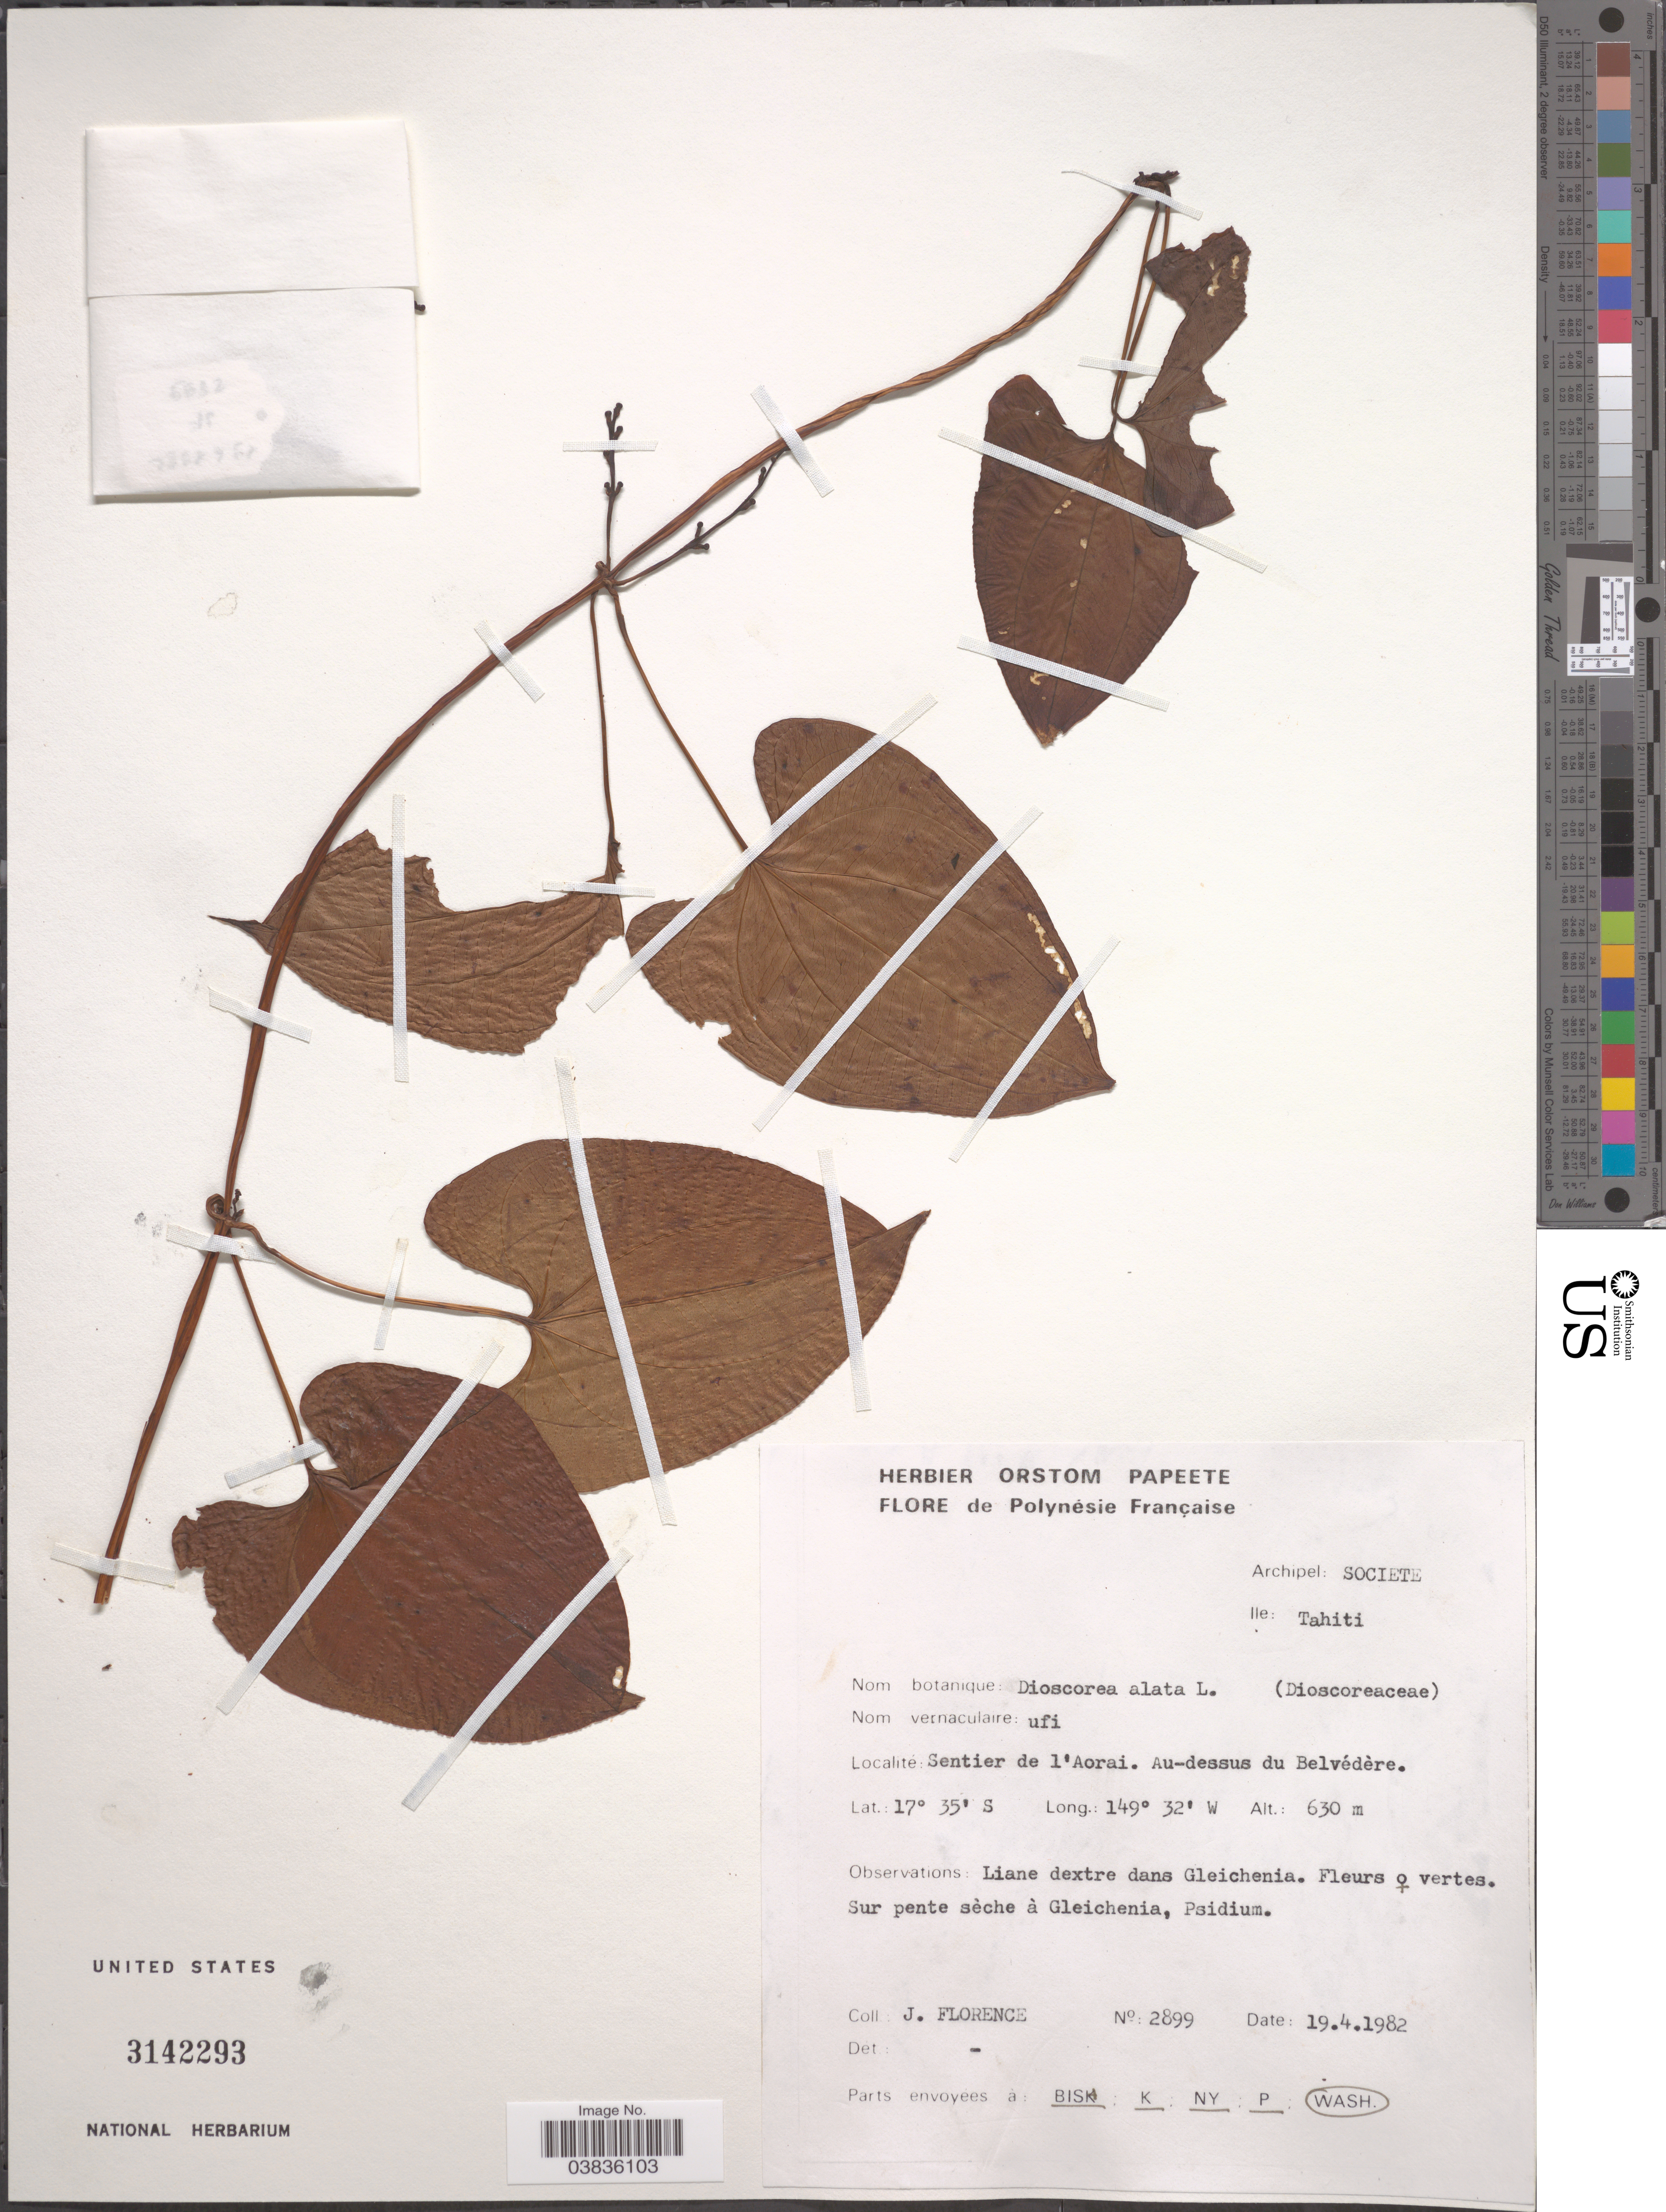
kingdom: Plantae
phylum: Tracheophyta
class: Liliopsida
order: Dioscoreales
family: Dioscoreaceae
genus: Dioscorea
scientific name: Dioscorea alata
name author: L.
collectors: J. Florence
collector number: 2899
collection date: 1982-04-19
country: French Polynesia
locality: Archipel: Societe. Ile: Tahiti. Sentier de l'Aorai. Au-dessus du Belvédère. Sur pente sèche à Gleichenia, Psidium [unsure placement].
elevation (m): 630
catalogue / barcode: US 3142293